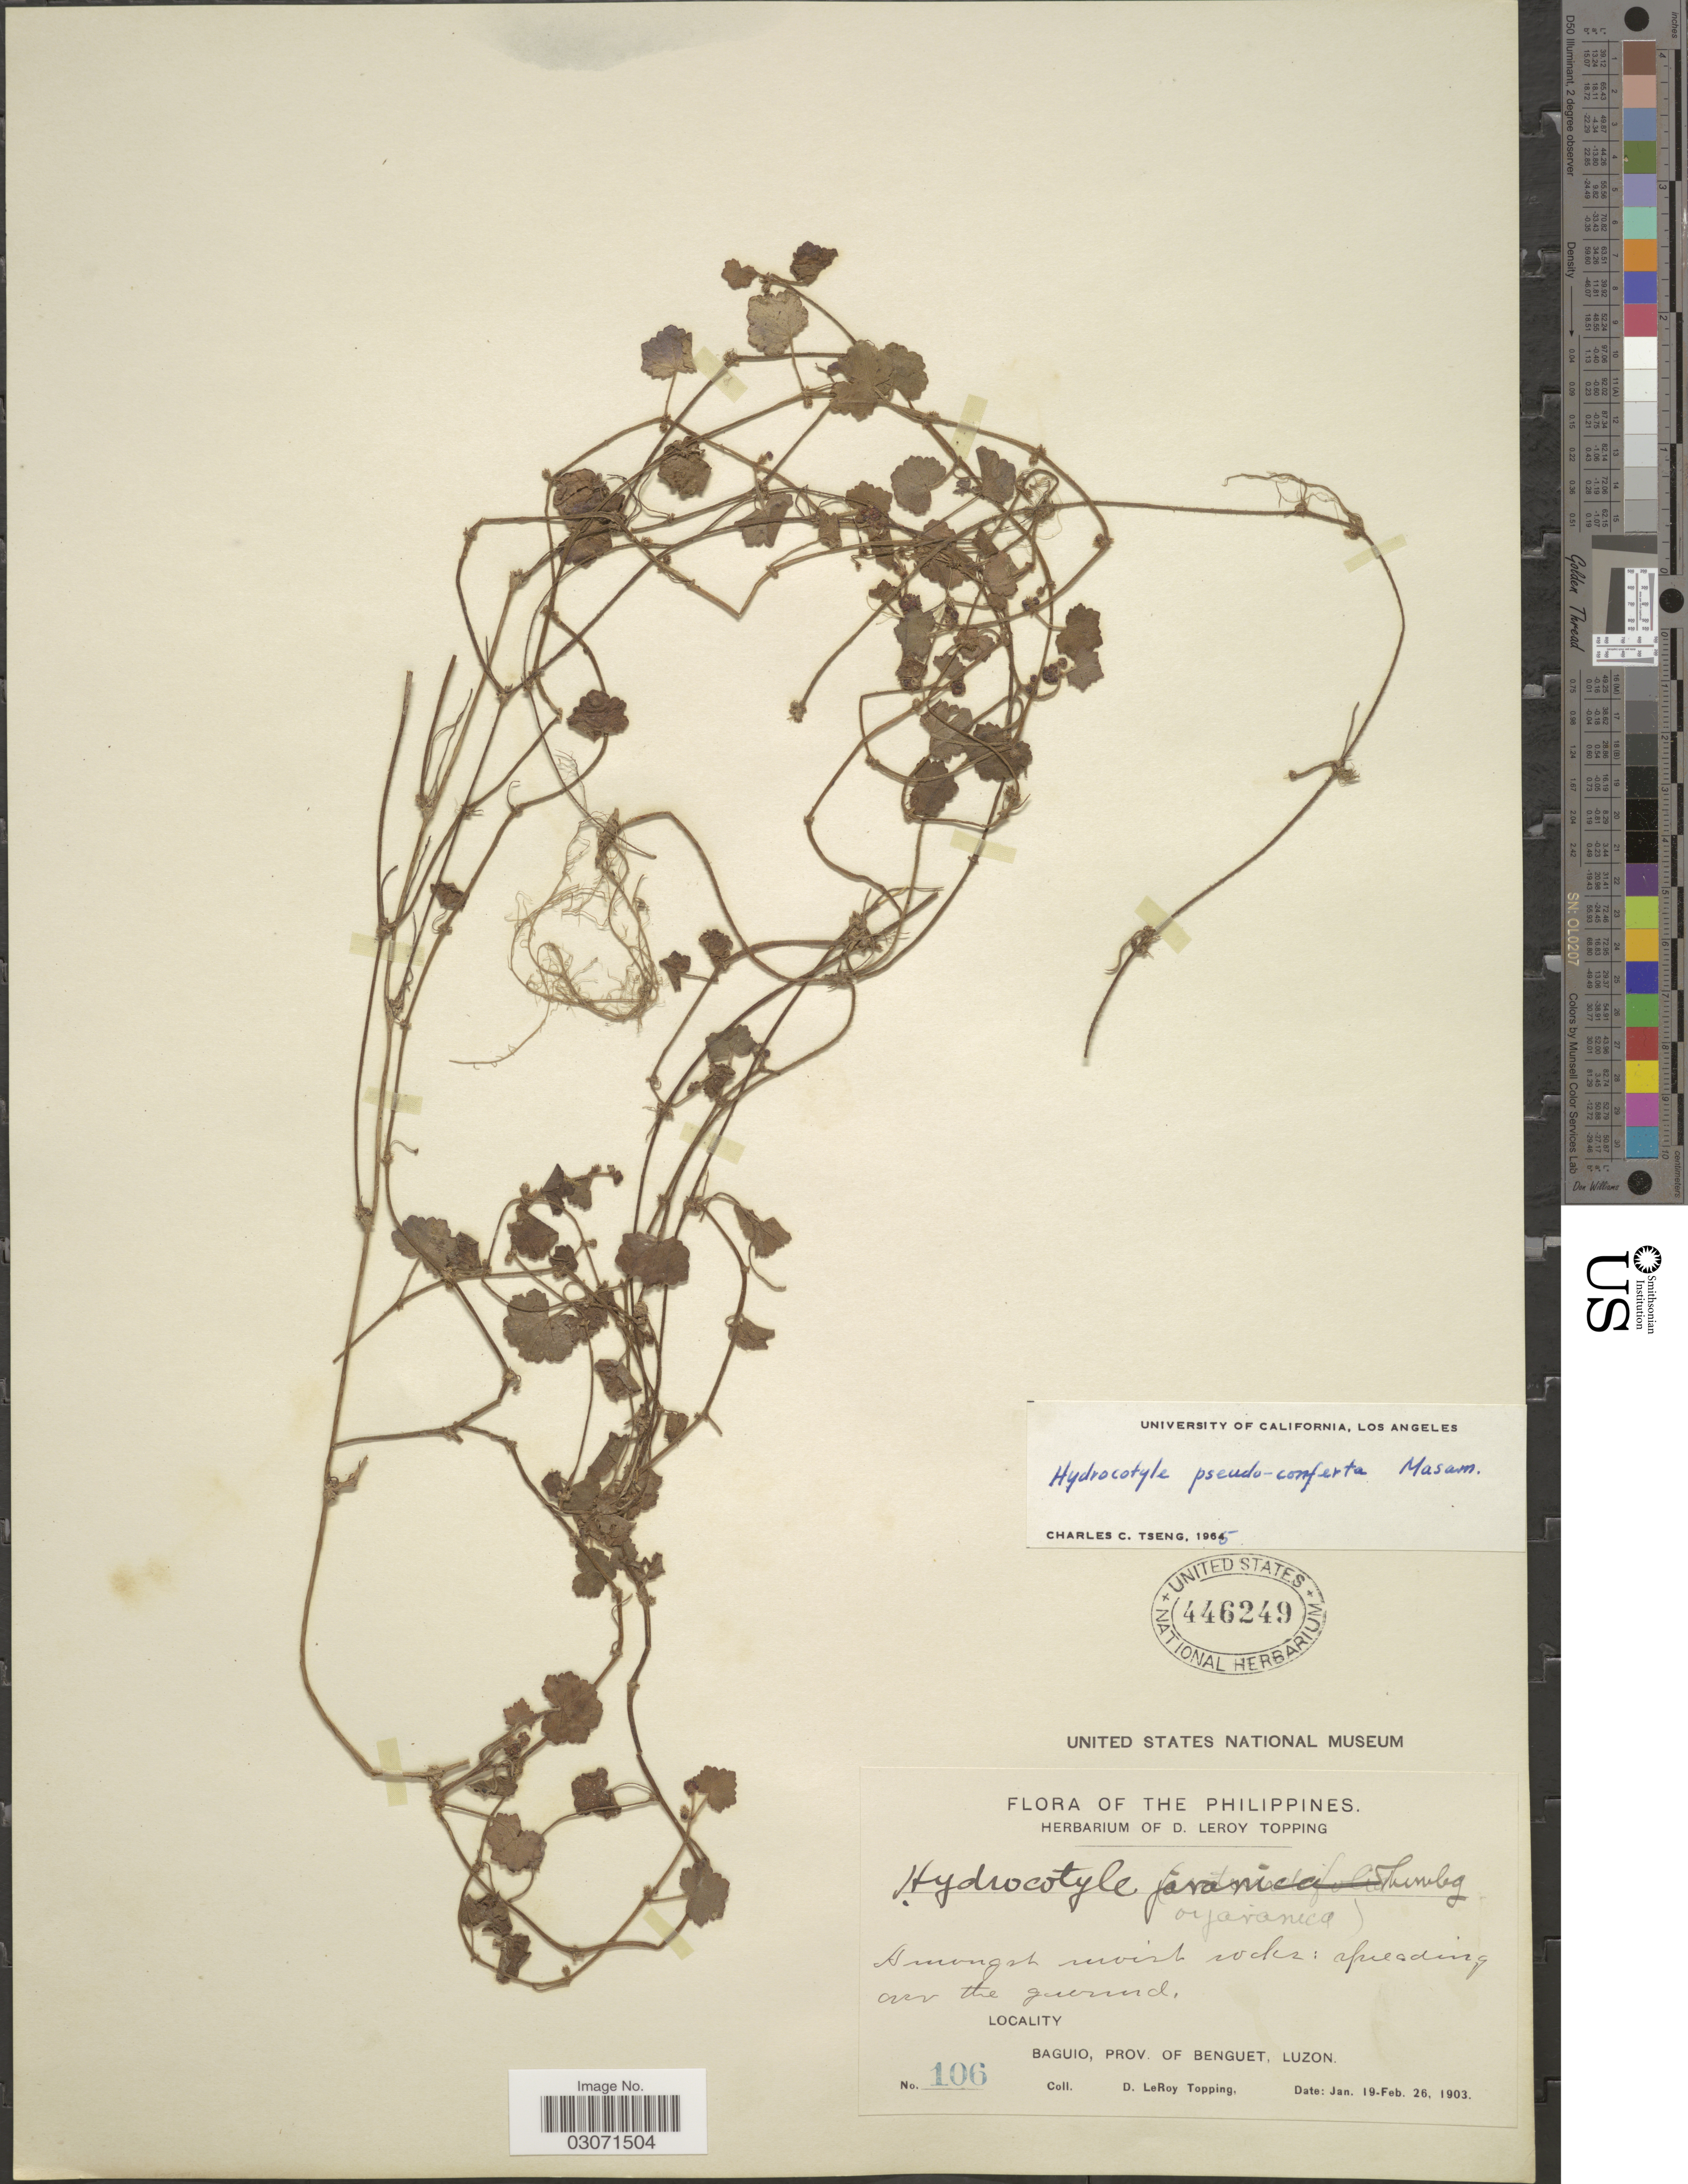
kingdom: Plantae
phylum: Tracheophyta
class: Magnoliopsida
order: Apiales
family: Araliaceae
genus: Hydrocotyle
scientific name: Hydrocotyle pseudoconferta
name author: Masam.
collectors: D. L. Topping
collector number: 106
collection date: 1903-01-19/1903-02-26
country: Philippines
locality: Baguio, Prov. of Benguet, Luzon.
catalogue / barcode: US 446249